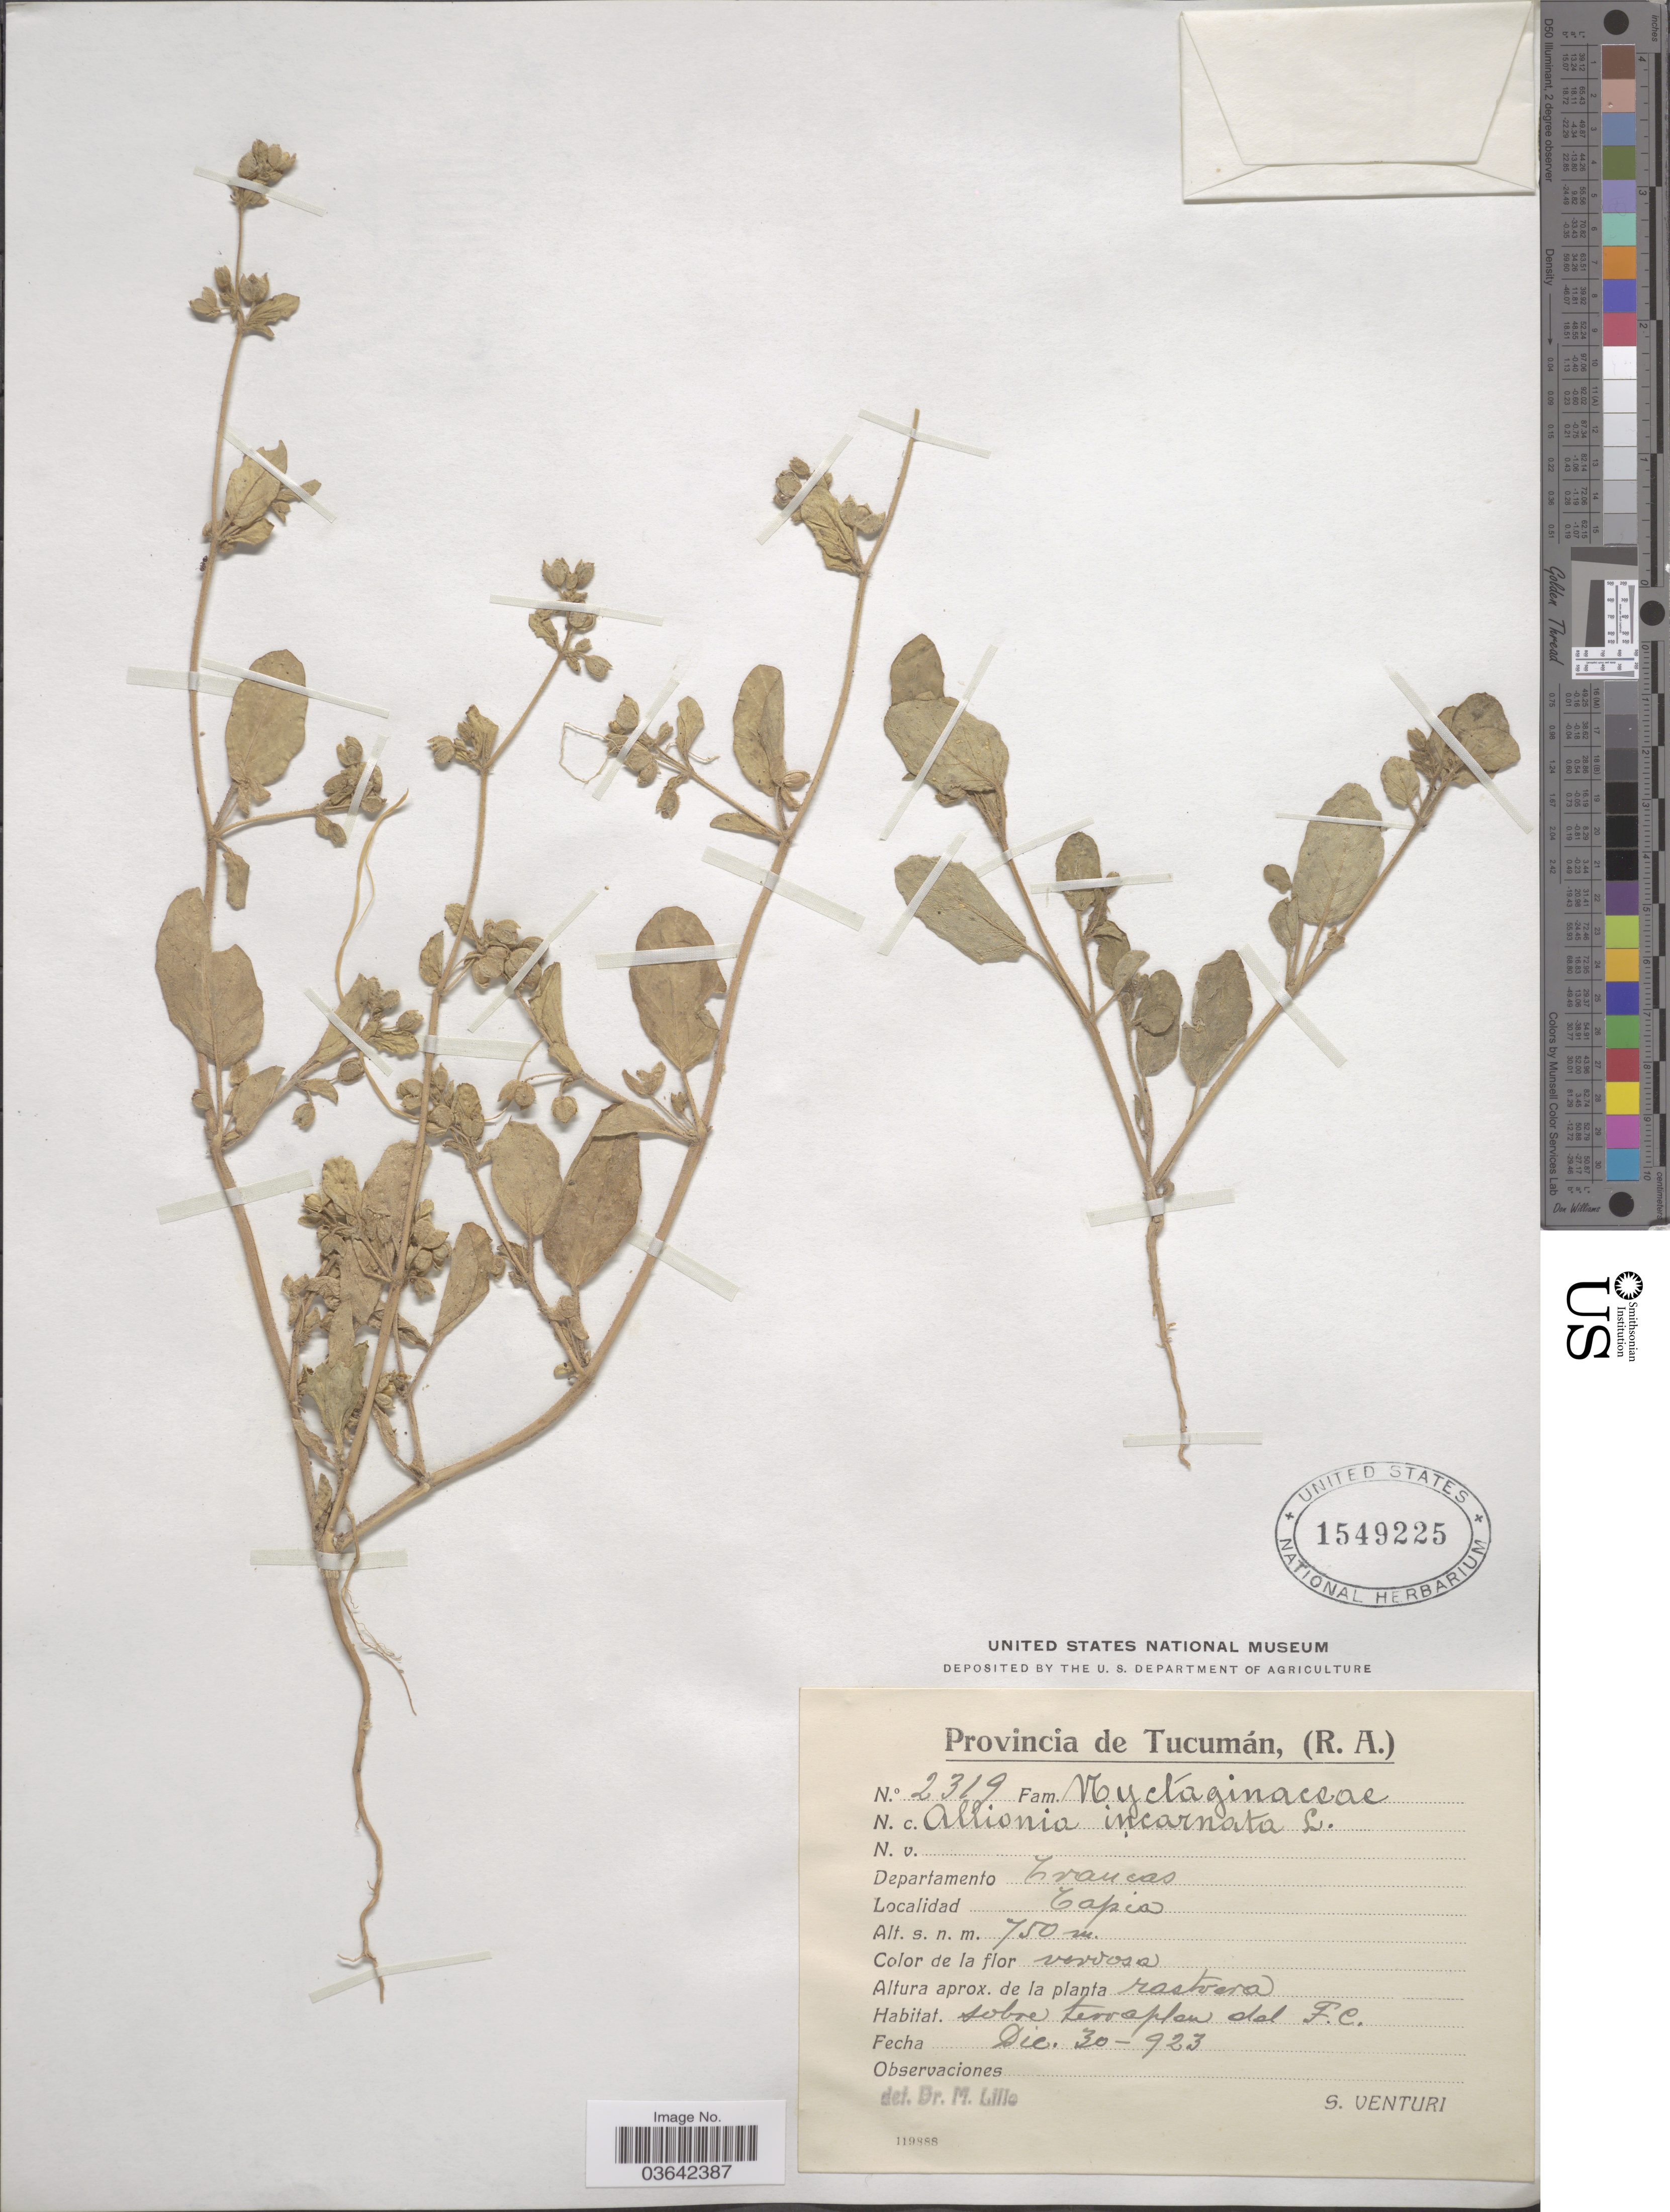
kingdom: Plantae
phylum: Tracheophyta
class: Magnoliopsida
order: Caryophyllales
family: Nyctaginaceae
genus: Allionia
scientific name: Allionia incarnata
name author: L.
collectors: S. Venturi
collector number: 2319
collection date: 1923-12-30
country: Argentina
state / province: Tucuman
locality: Departamento Trancas. Capia.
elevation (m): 750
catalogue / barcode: US 1549225